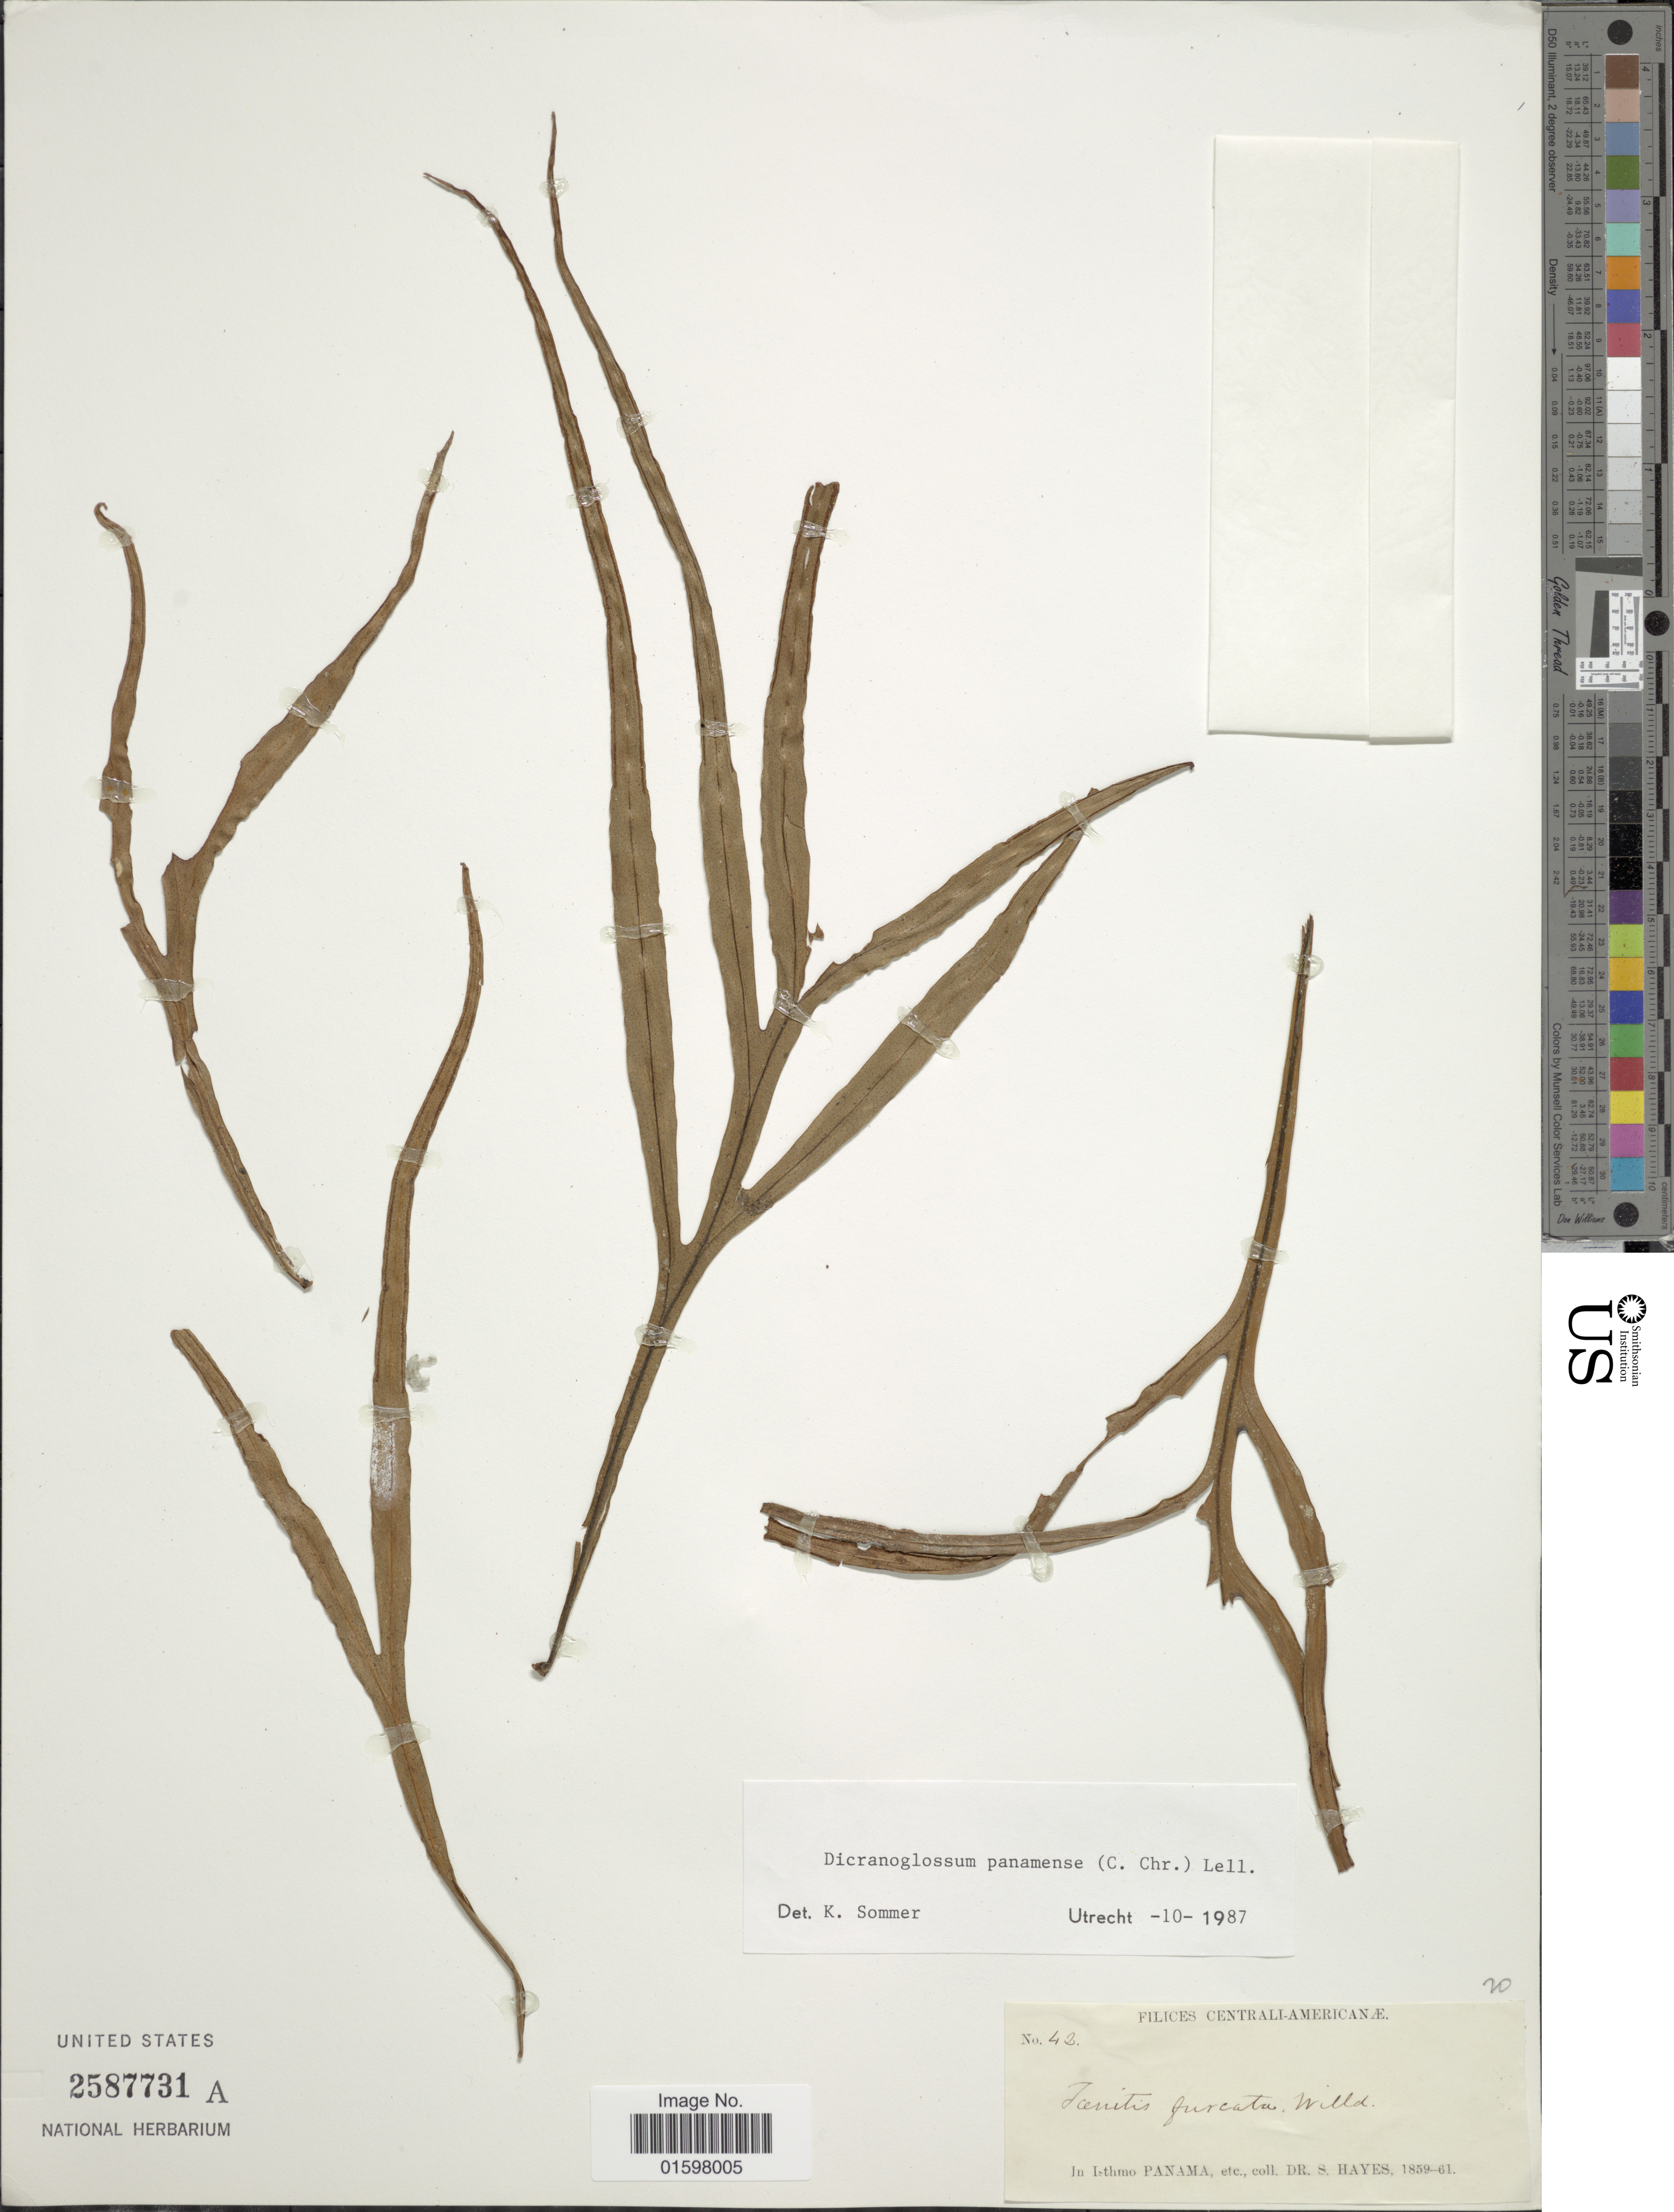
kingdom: Plantae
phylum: Tracheophyta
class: Polypodiopsida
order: Polypodiales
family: Polypodiaceae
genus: Pleopeltis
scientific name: Pleopeltis panamensis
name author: (Weath.) Pic. Serm.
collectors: S. Hayes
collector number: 43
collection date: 1859/1861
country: Panama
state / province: Panamá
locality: In Isthimo Panama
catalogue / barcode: US 2587731A